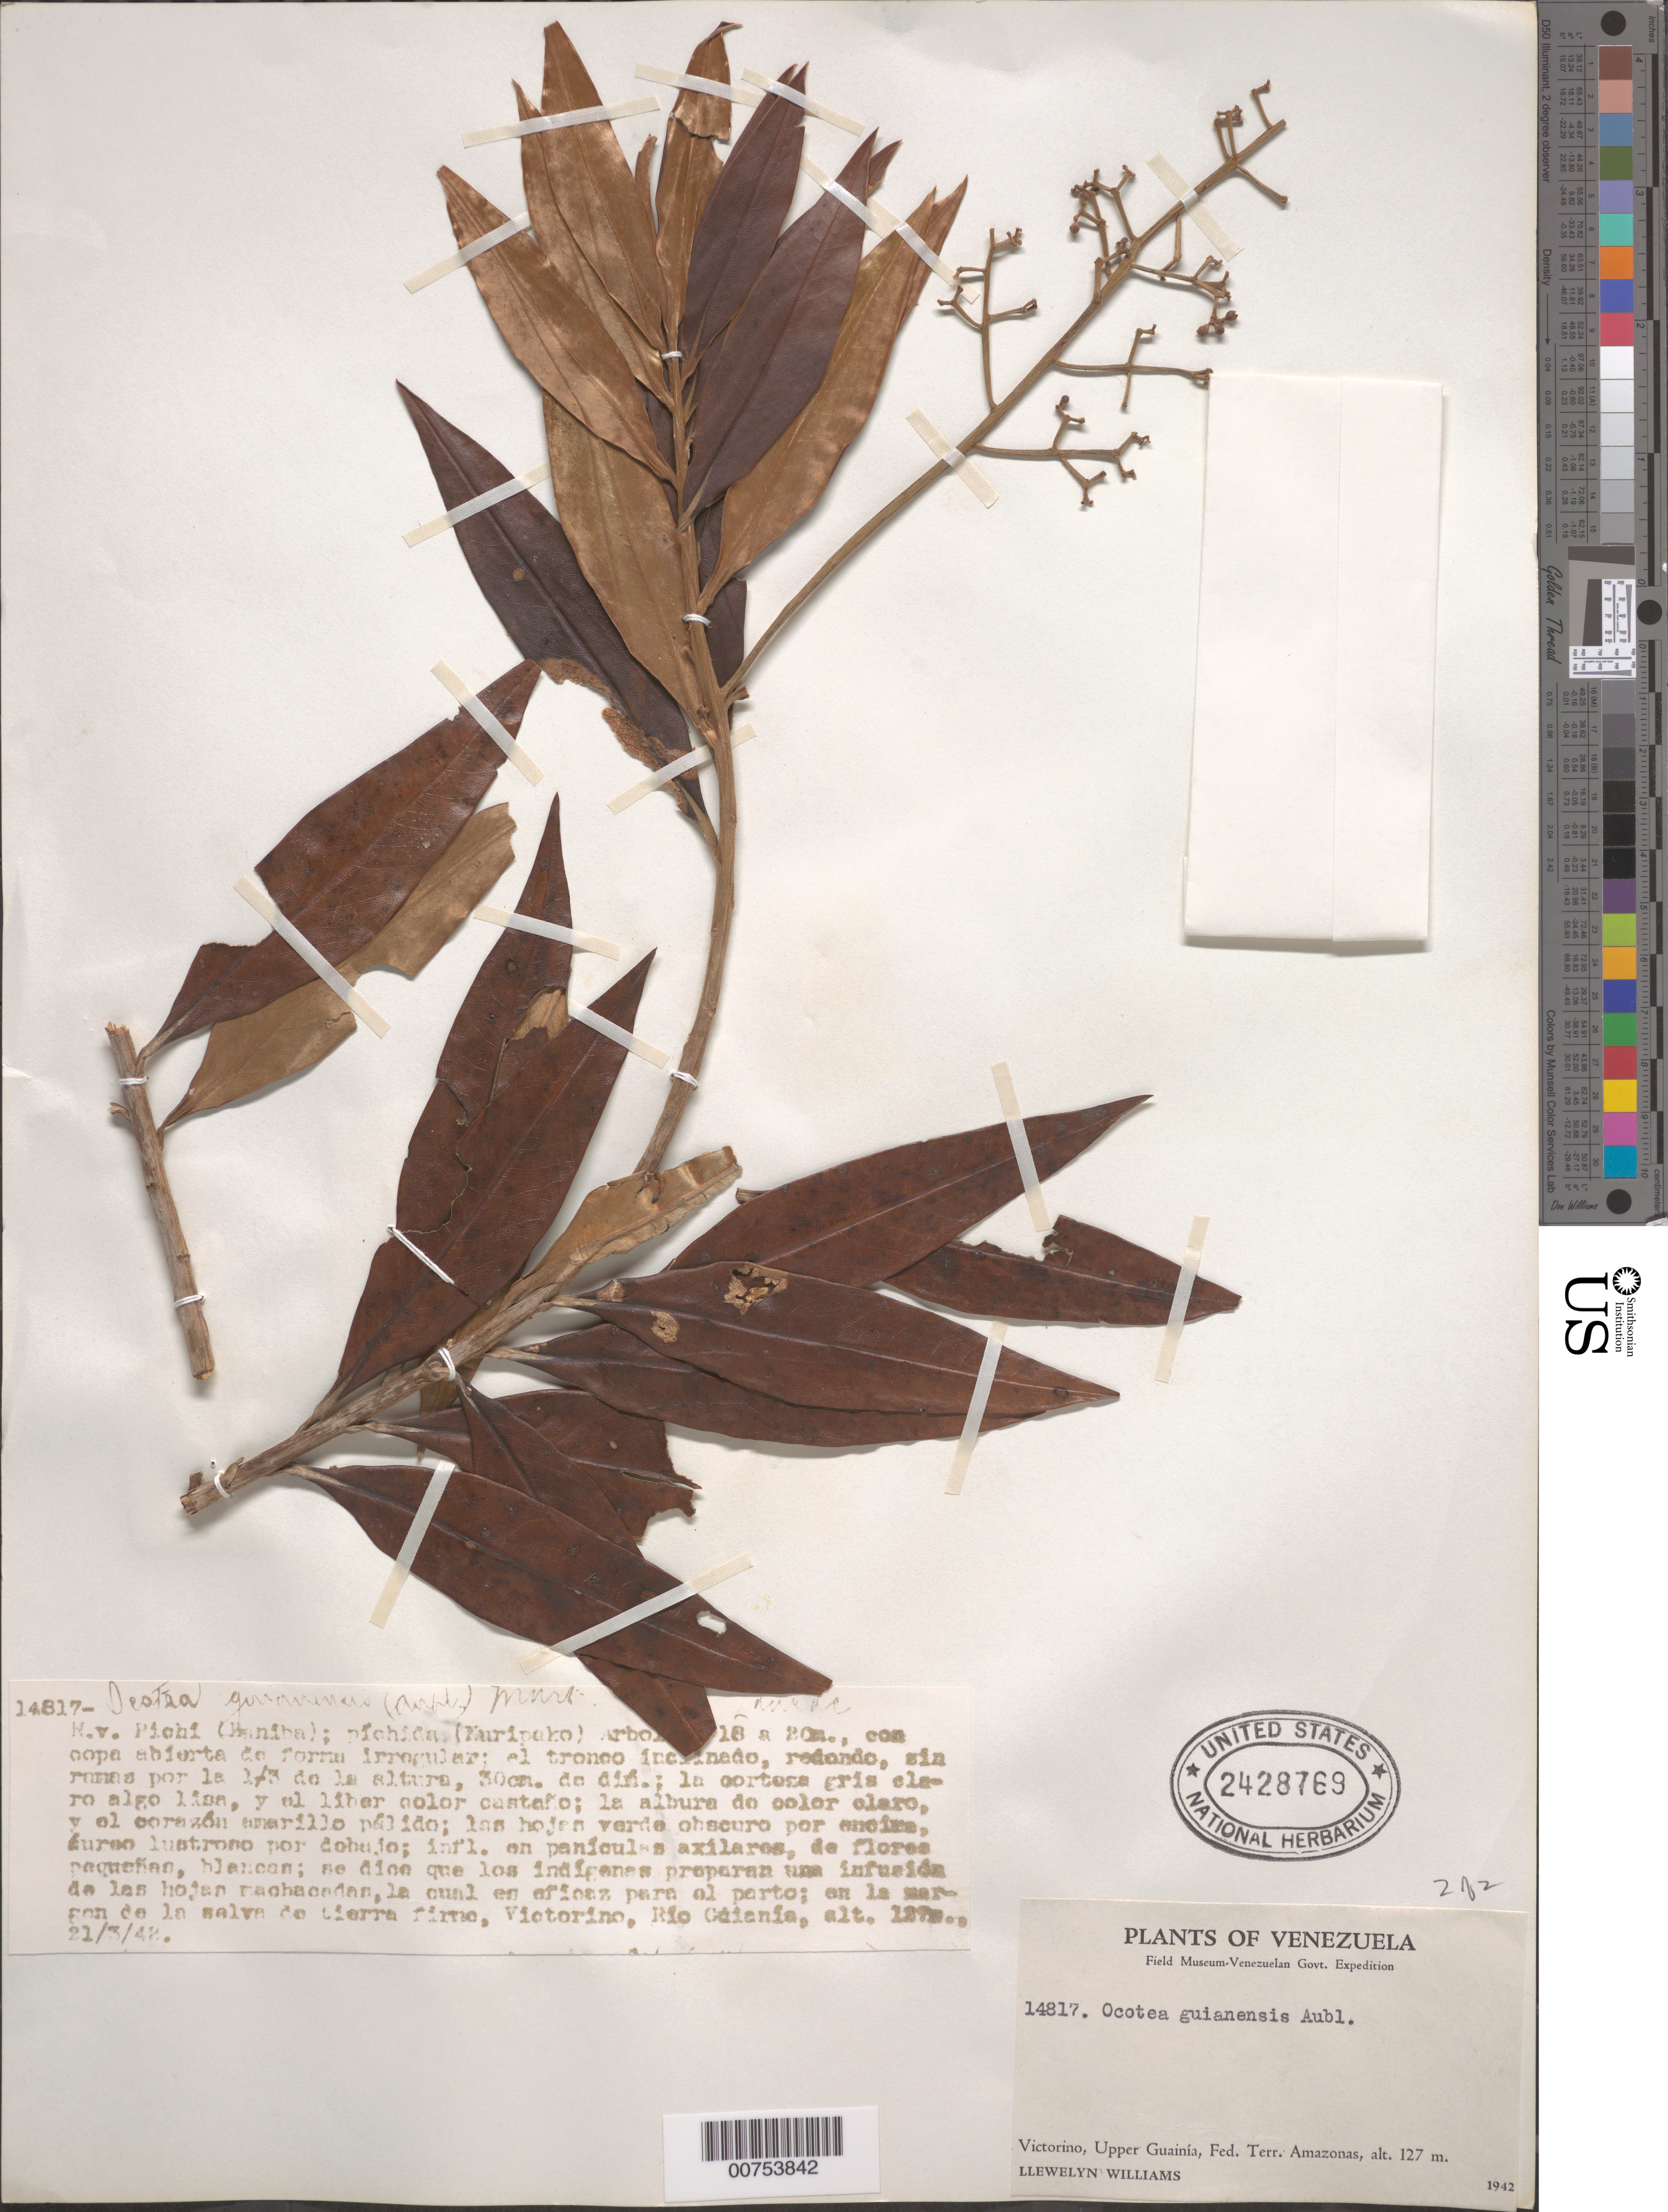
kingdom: Plantae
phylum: Tracheophyta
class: Magnoliopsida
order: Laurales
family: Lauraceae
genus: Ocotea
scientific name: Ocotea guianensis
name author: Aubl.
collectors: Ll. Williams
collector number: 14817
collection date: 1942-03-21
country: Venezuela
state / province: Amazonas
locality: En la margen de la selva de tierra firme, Victorino, Río Guainía. Vicotrino, Upper Guainía, Fed. Terr. Amazonas.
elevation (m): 127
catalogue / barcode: US 2428769